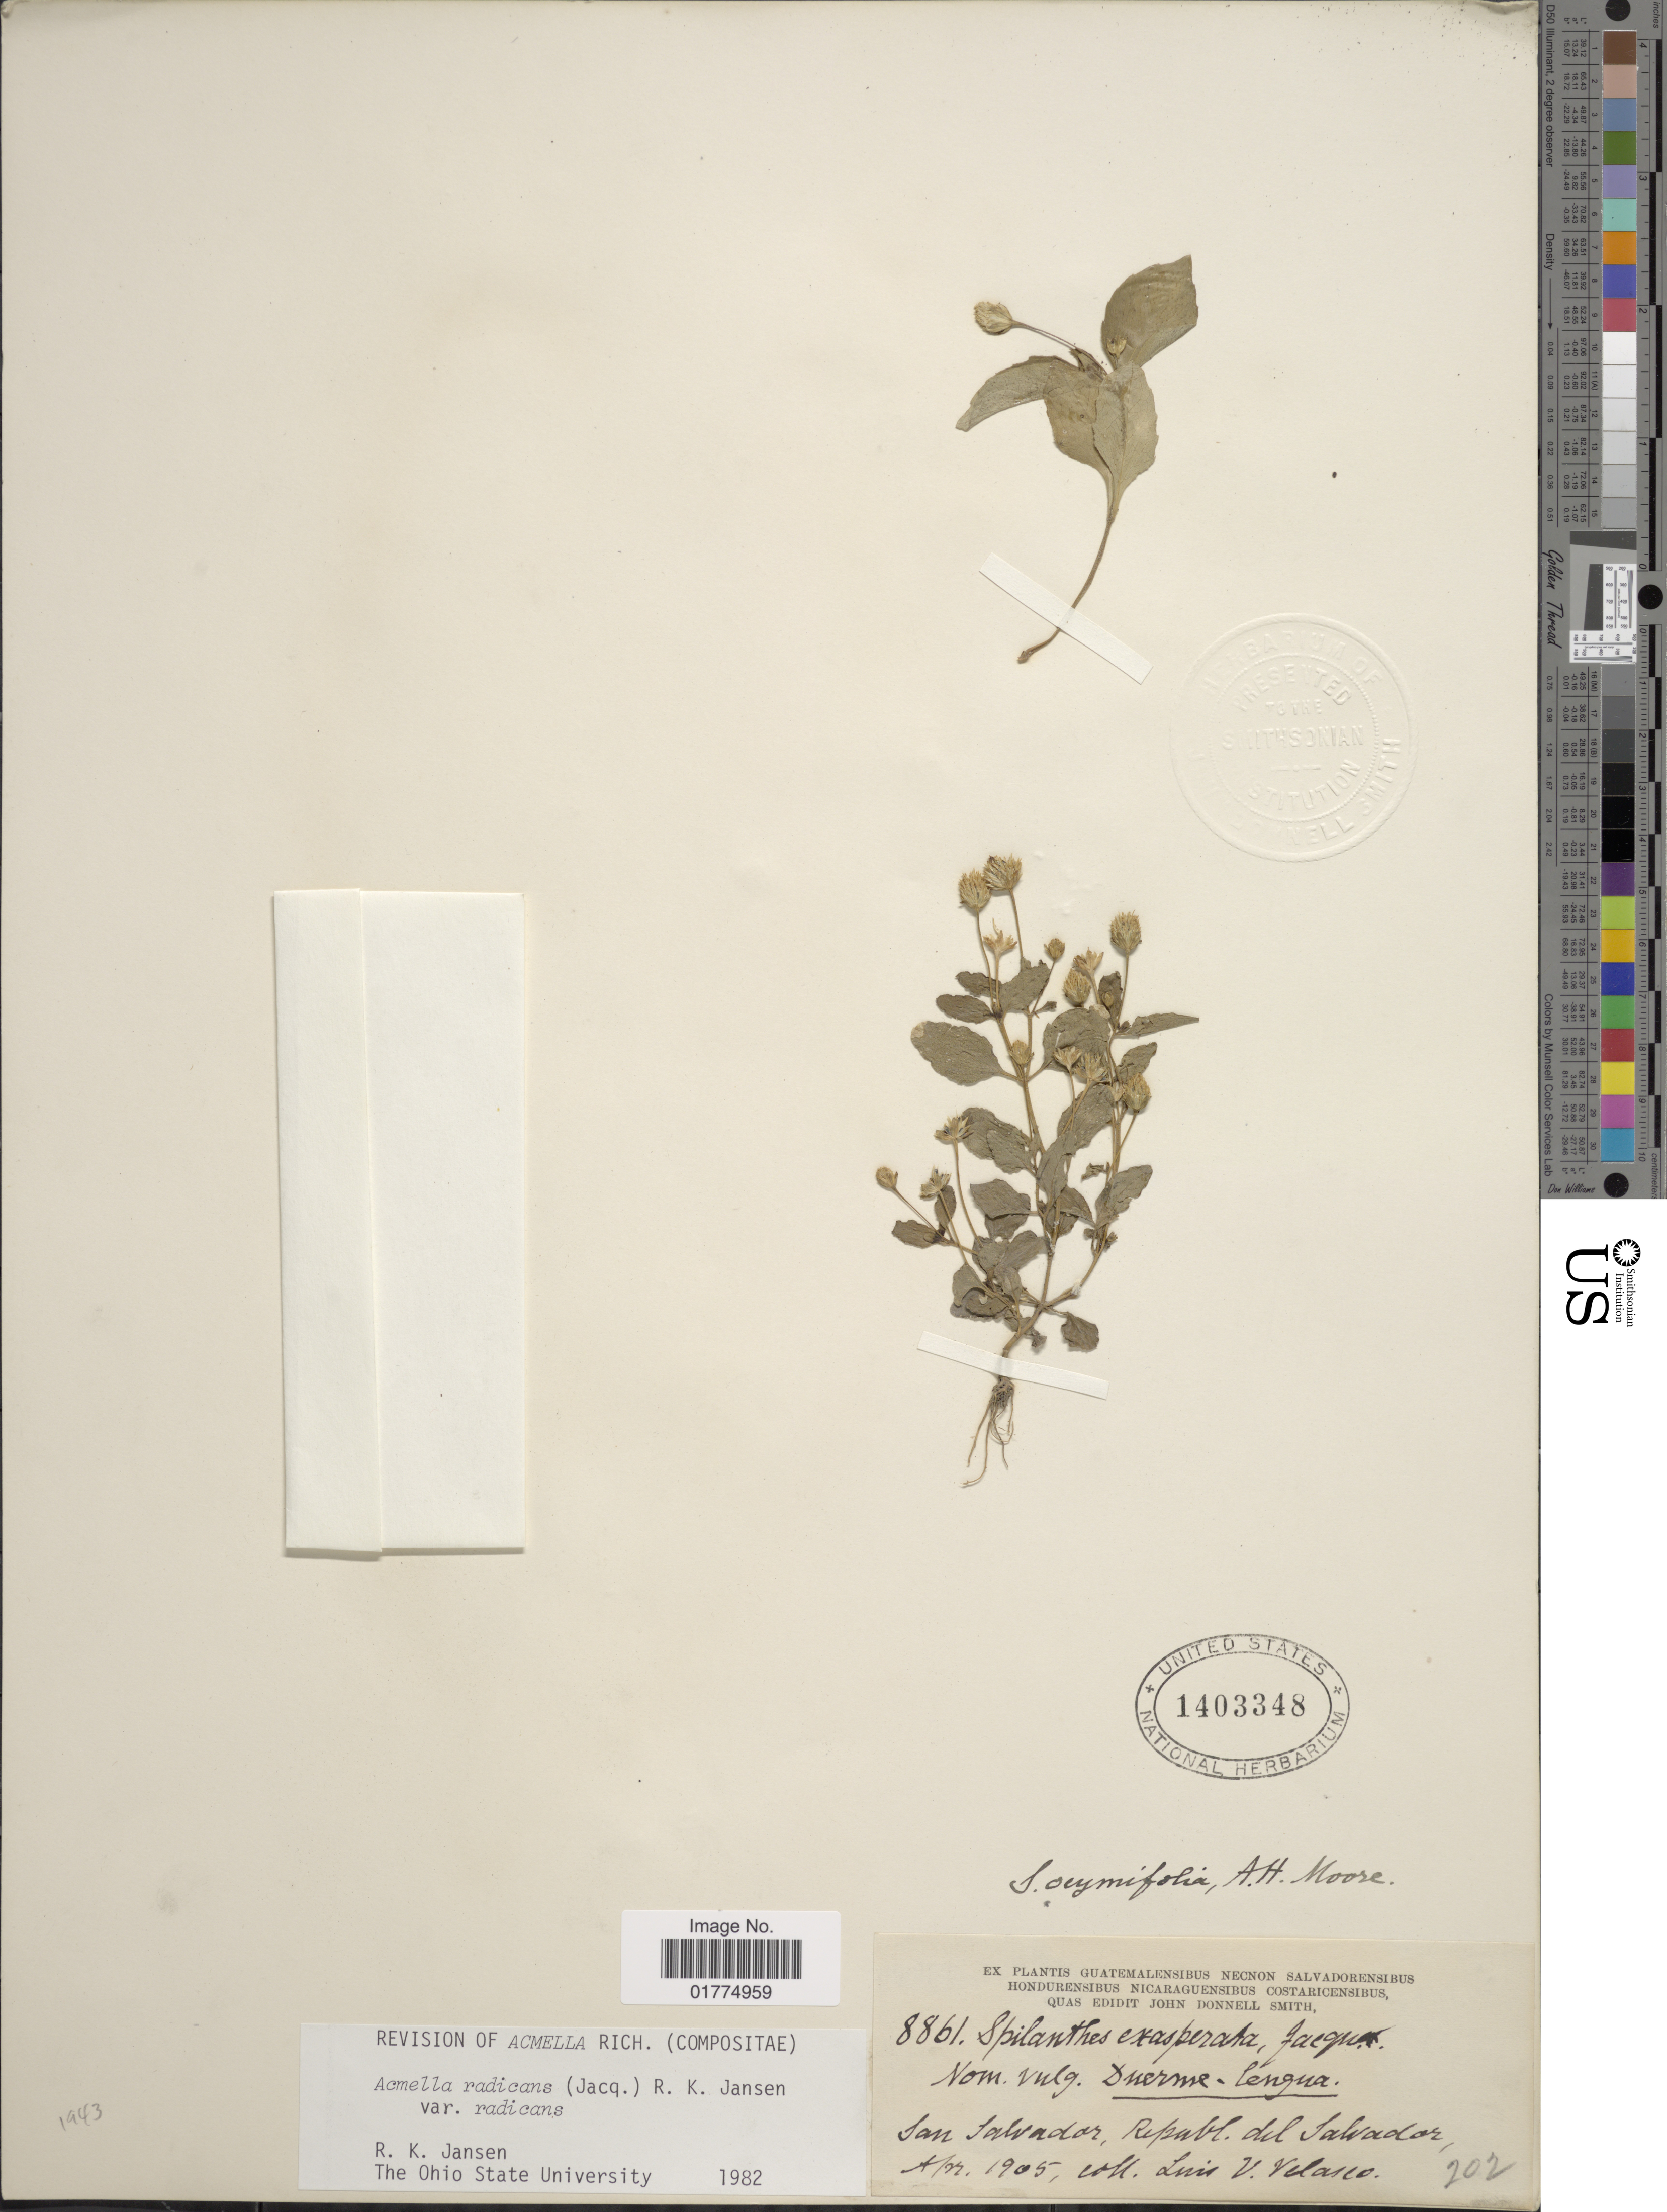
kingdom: Plantae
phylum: Tracheophyta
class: Magnoliopsida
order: Asterales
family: Asteraceae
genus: Acmella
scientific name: Acmella radicans var. radicans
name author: (Jacq.) R.K. Jansen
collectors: L. Velasco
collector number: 8861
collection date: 1905-04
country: El Salvador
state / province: San Salvador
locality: San Salvador, Republ. del Salvador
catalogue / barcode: US 1403348